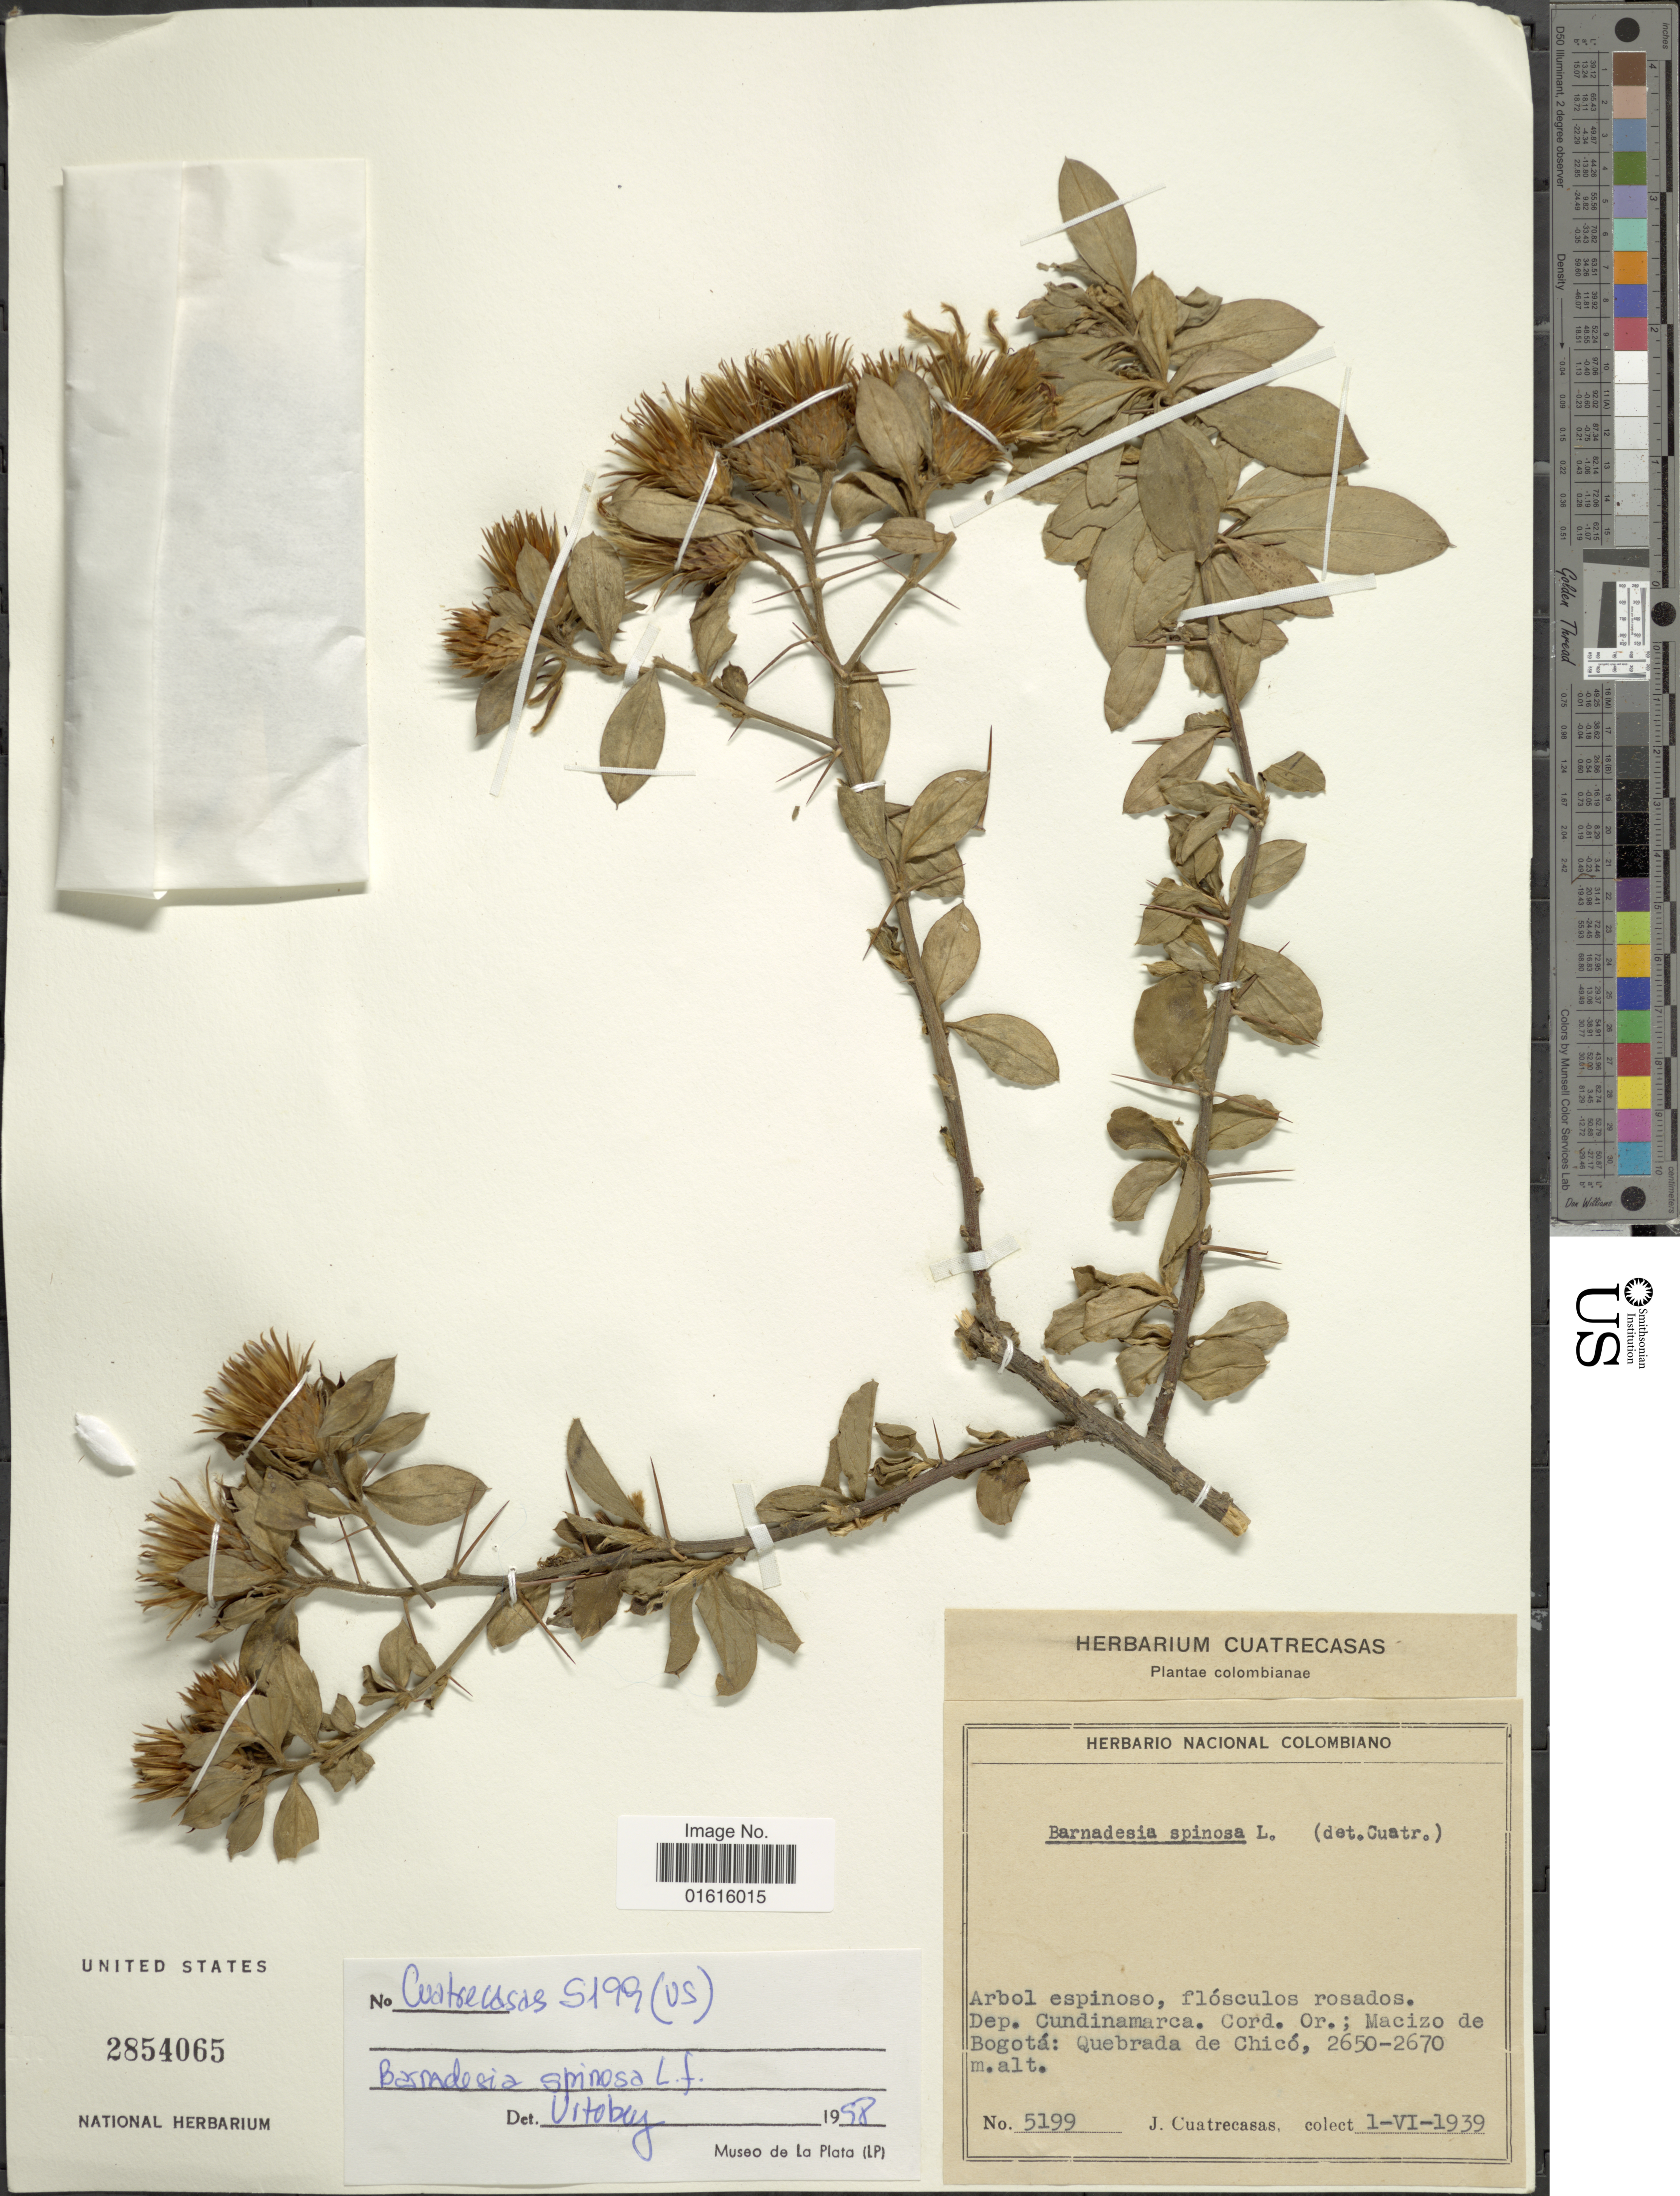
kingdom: Plantae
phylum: Tracheophyta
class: Magnoliopsida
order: Asterales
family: Asteraceae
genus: Barnadesia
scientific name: Barnadesia spinosa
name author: L. f.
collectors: J. Cuatrecasas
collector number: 5199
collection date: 1939-06-01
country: Colombia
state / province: Cundinamarca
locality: Cord. Or.: Macizo de Bogota: Quebrada de Chico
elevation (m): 2650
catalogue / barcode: US 2854065